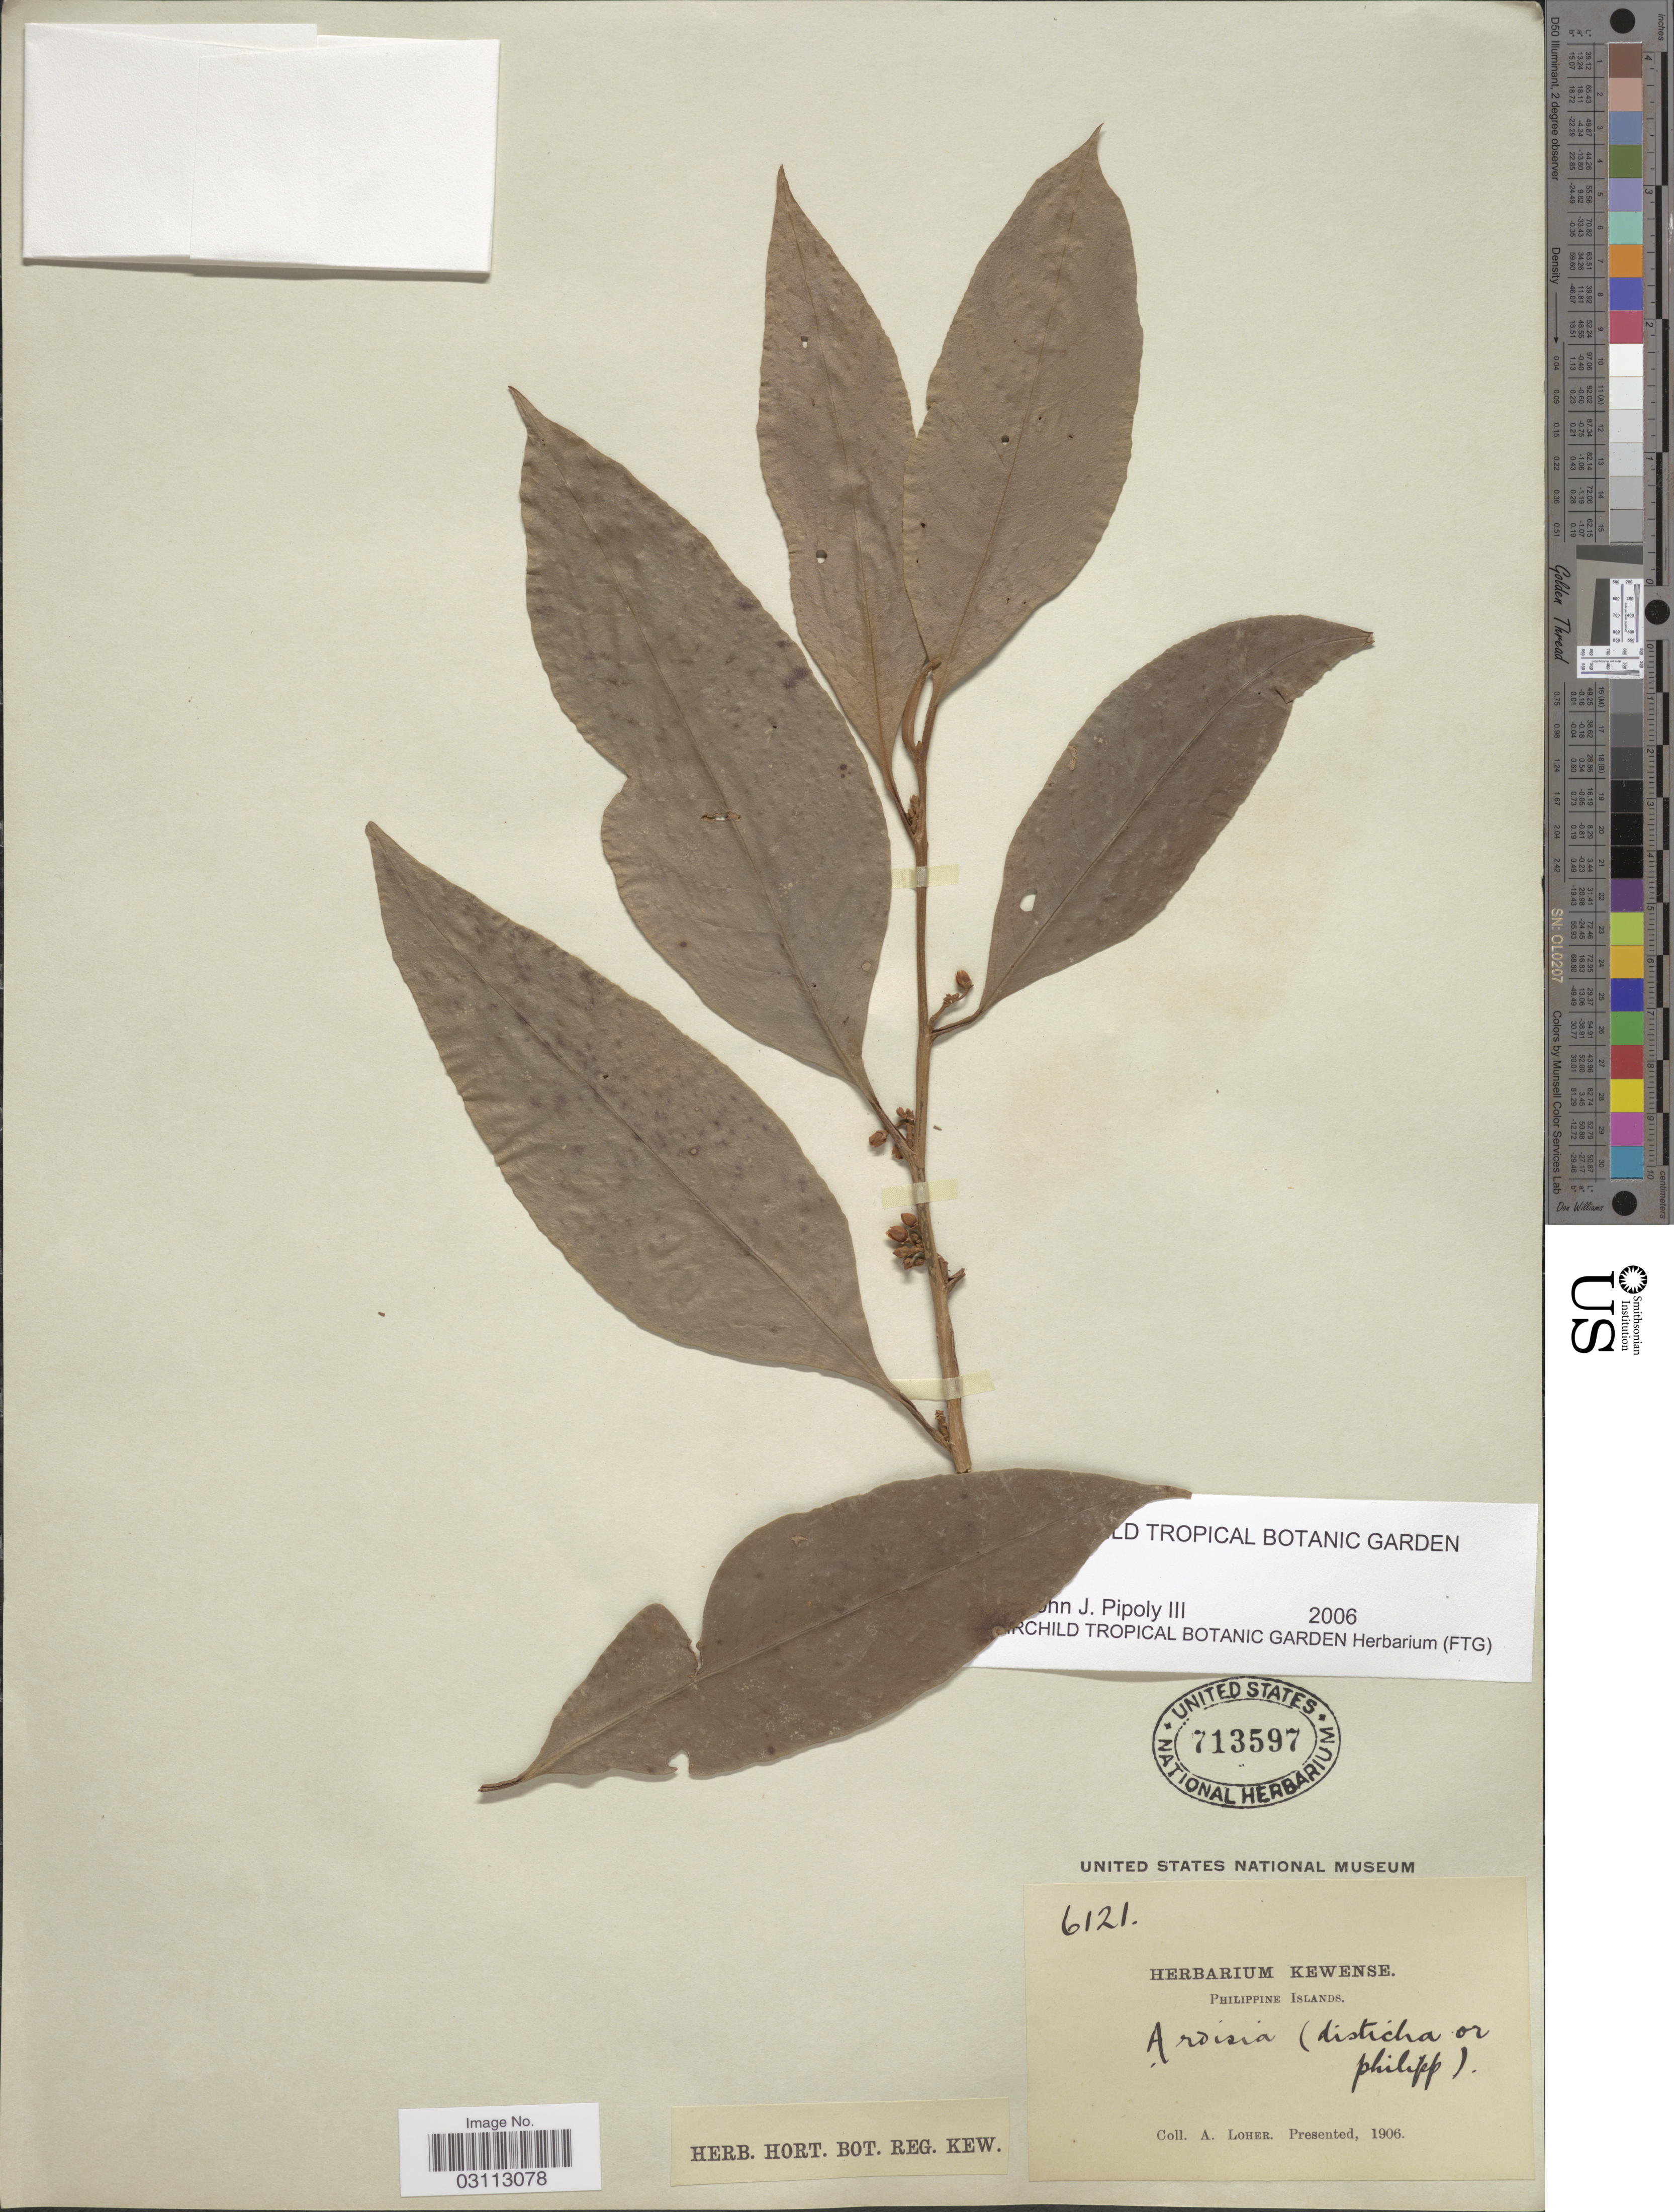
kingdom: Plantae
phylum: Tracheophyta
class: Magnoliopsida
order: Ericales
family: Primulaceae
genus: Ardisia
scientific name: Ardisia sp.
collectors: A. Loher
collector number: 6121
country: Philippines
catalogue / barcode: US 713597